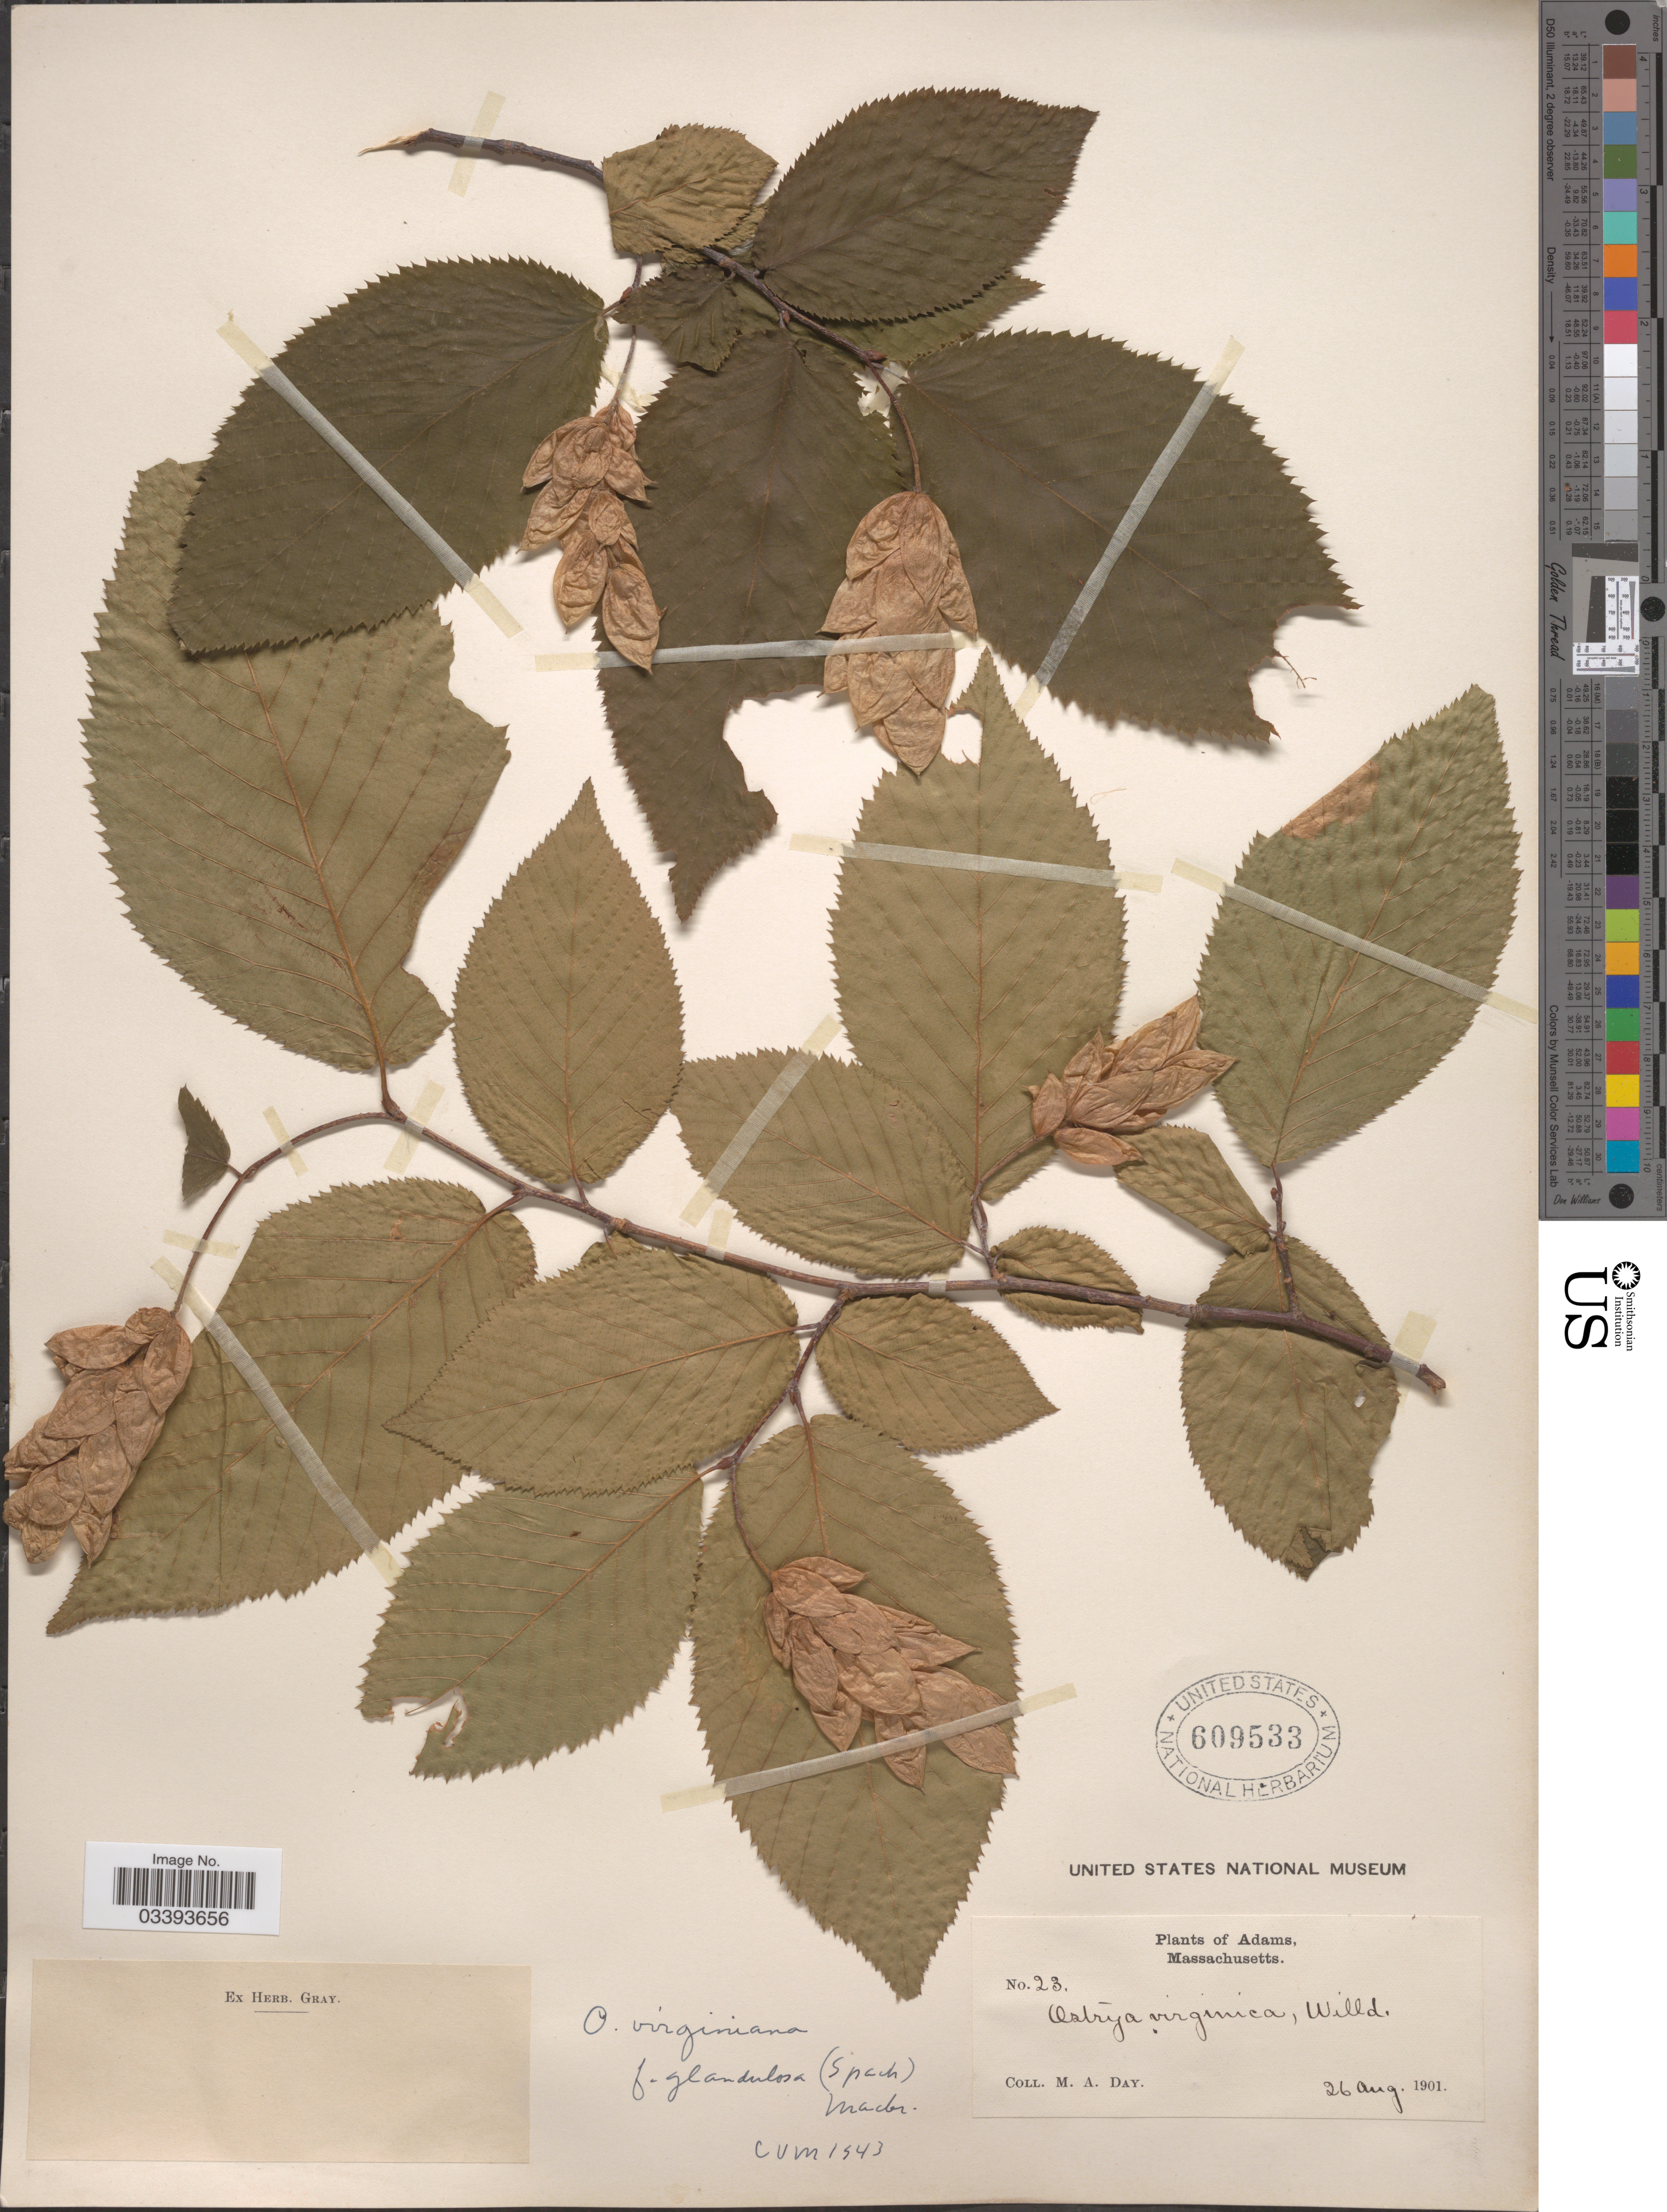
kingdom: Plantae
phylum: Tracheophyta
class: Magnoliopsida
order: Fagales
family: Betulaceae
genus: Ostrya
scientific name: Ostrya virginiana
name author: (Mill.) K. Koch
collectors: M. Day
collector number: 23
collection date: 1901-08-26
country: United States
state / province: Massachusetts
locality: Adams.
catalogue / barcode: US 609533